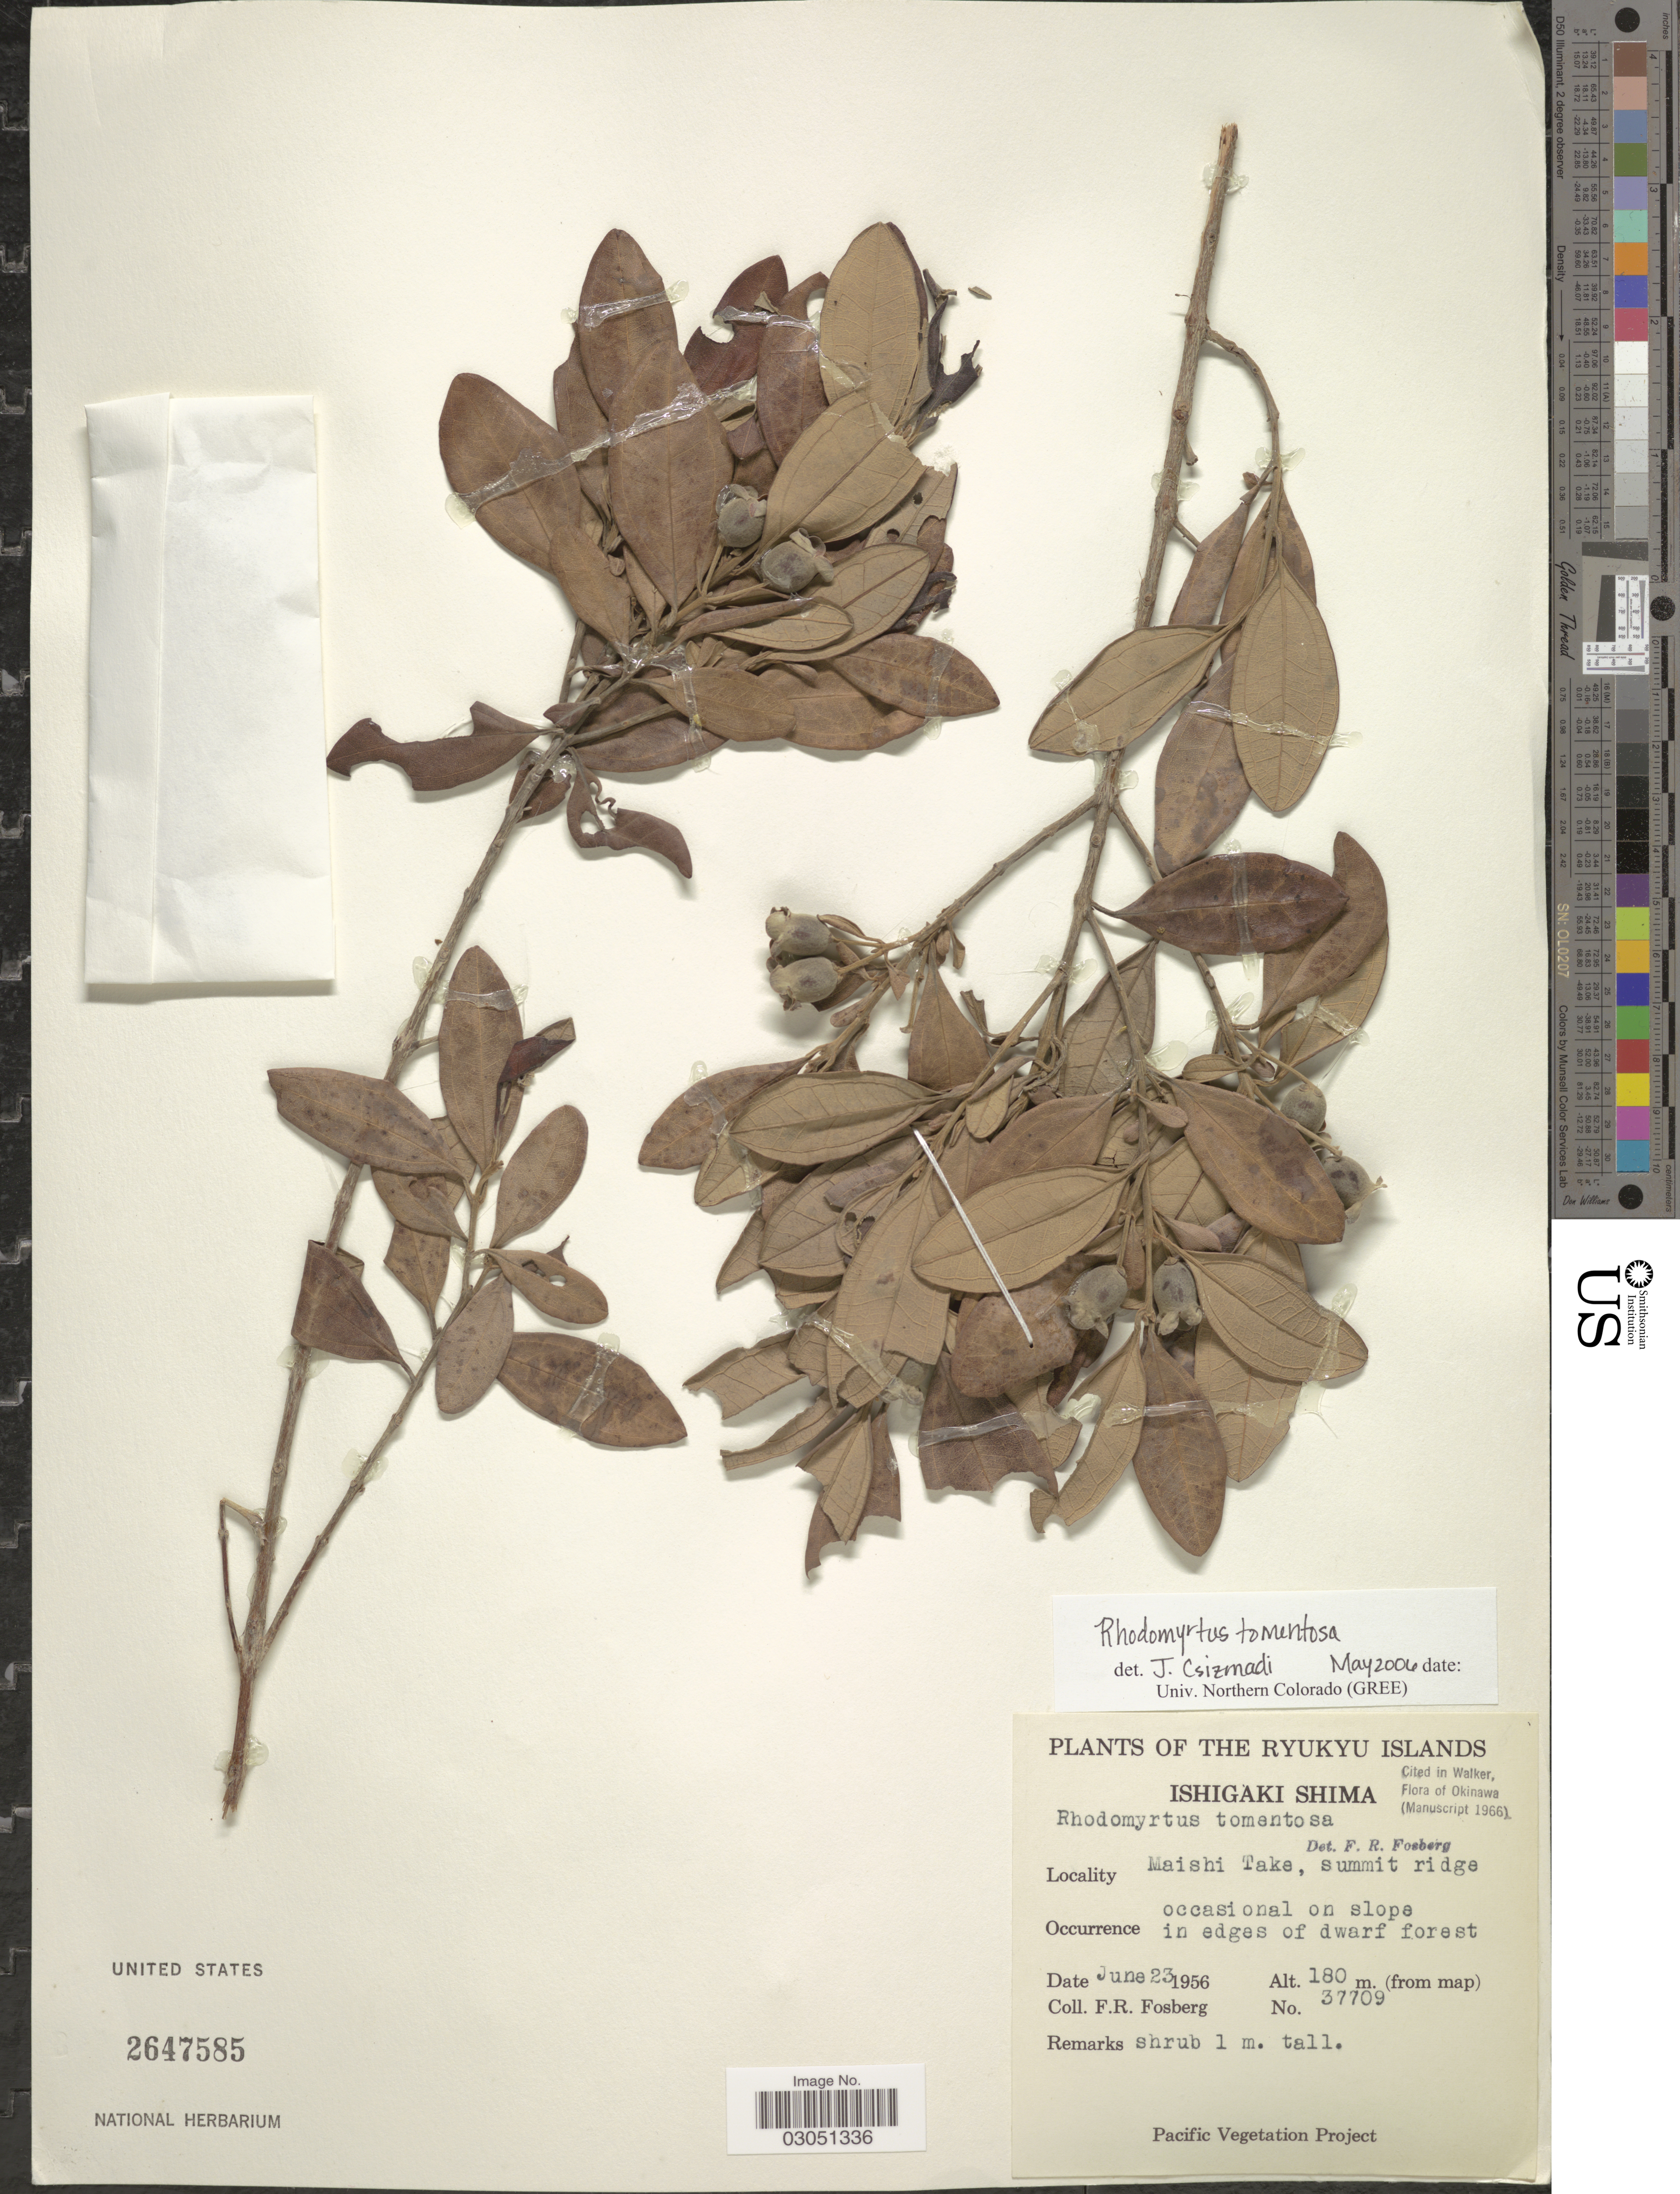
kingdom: Plantae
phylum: Tracheophyta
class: Magnoliopsida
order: Myrtales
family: Myrtaceae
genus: Rhodomyrtus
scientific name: Rhodomyrtus tomentosa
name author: (Aiton) Hassk.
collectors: F. R. Fosberg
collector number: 37709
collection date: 1956-06-23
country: Japan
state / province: Okinawa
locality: The Ryukyu Islands, Ishigaki Shima, Maishi Take, summit ridge.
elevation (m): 180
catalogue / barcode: US 2647585